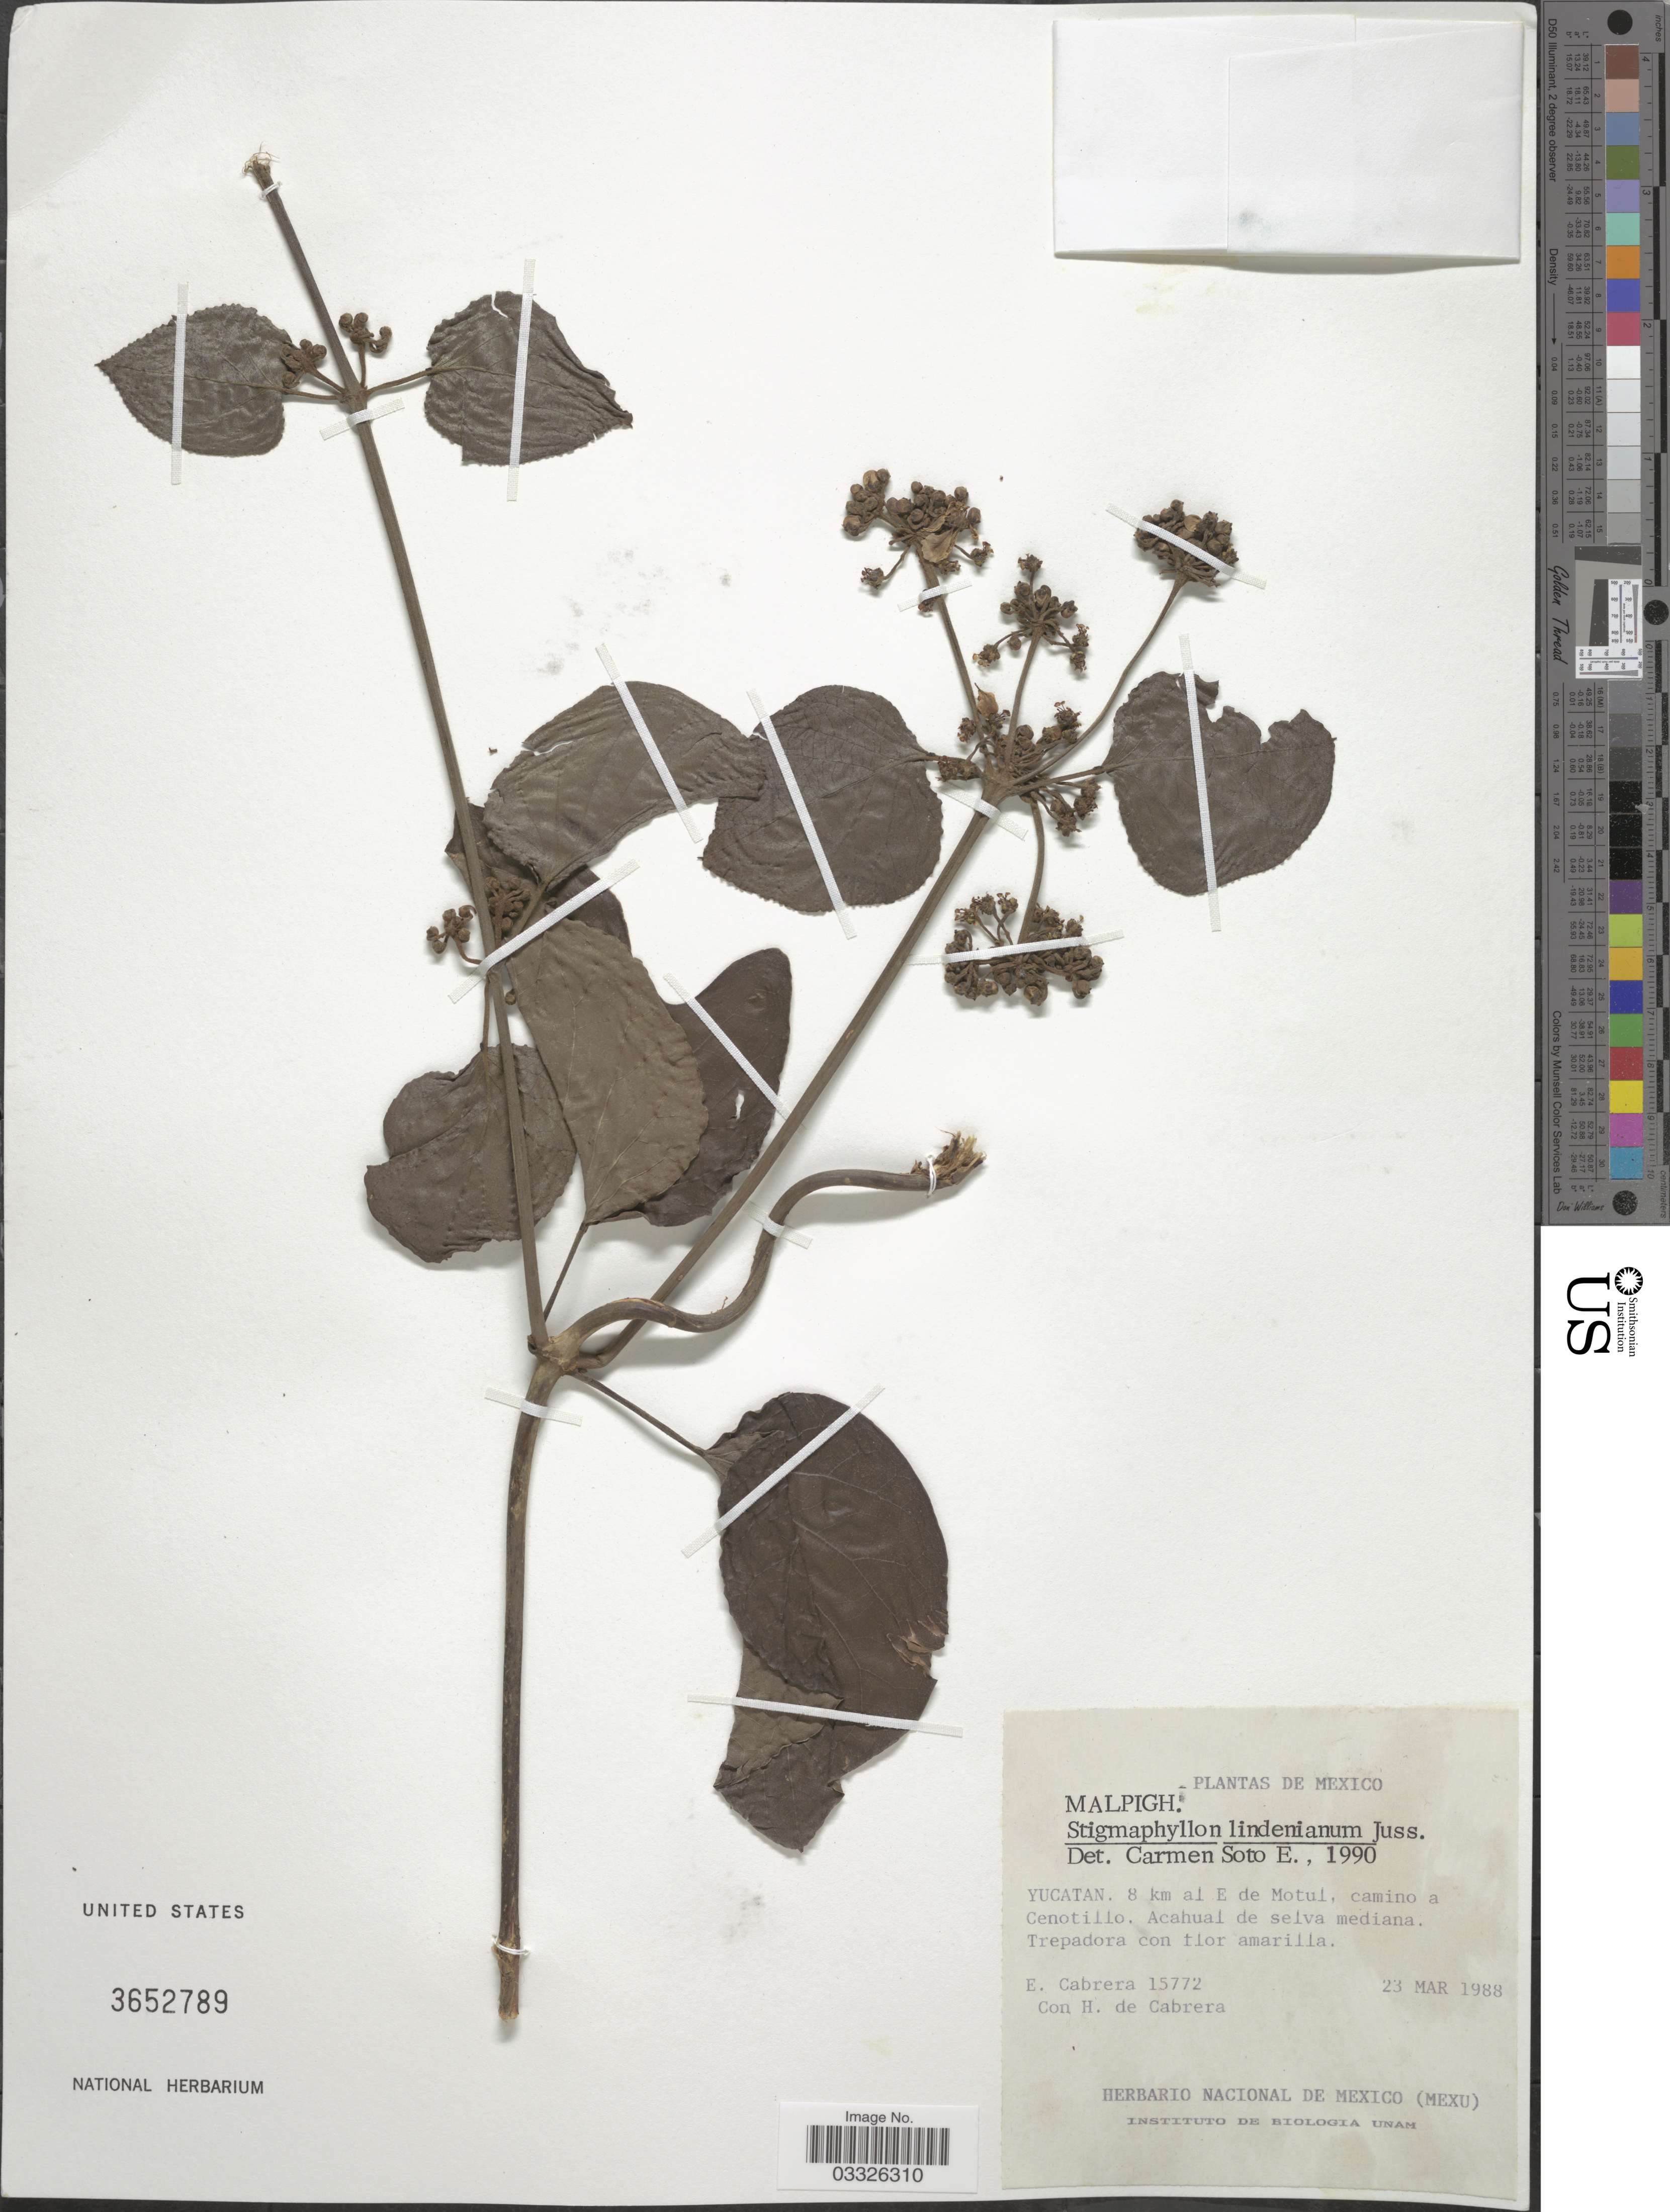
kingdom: Plantae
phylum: Tracheophyta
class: Magnoliopsida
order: Malpighiales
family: Malpighiaceae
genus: Stigmaphyllon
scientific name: Stigmaphyllon lindenianum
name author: A. Juss.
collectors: E. Cabrera & H. de Cabrera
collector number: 15772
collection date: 1988-03-23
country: Mexico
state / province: Yucatán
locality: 8 km al E de Motul, camino a Cenotillo. Acahual de selva mediana.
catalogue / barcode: US 3652789